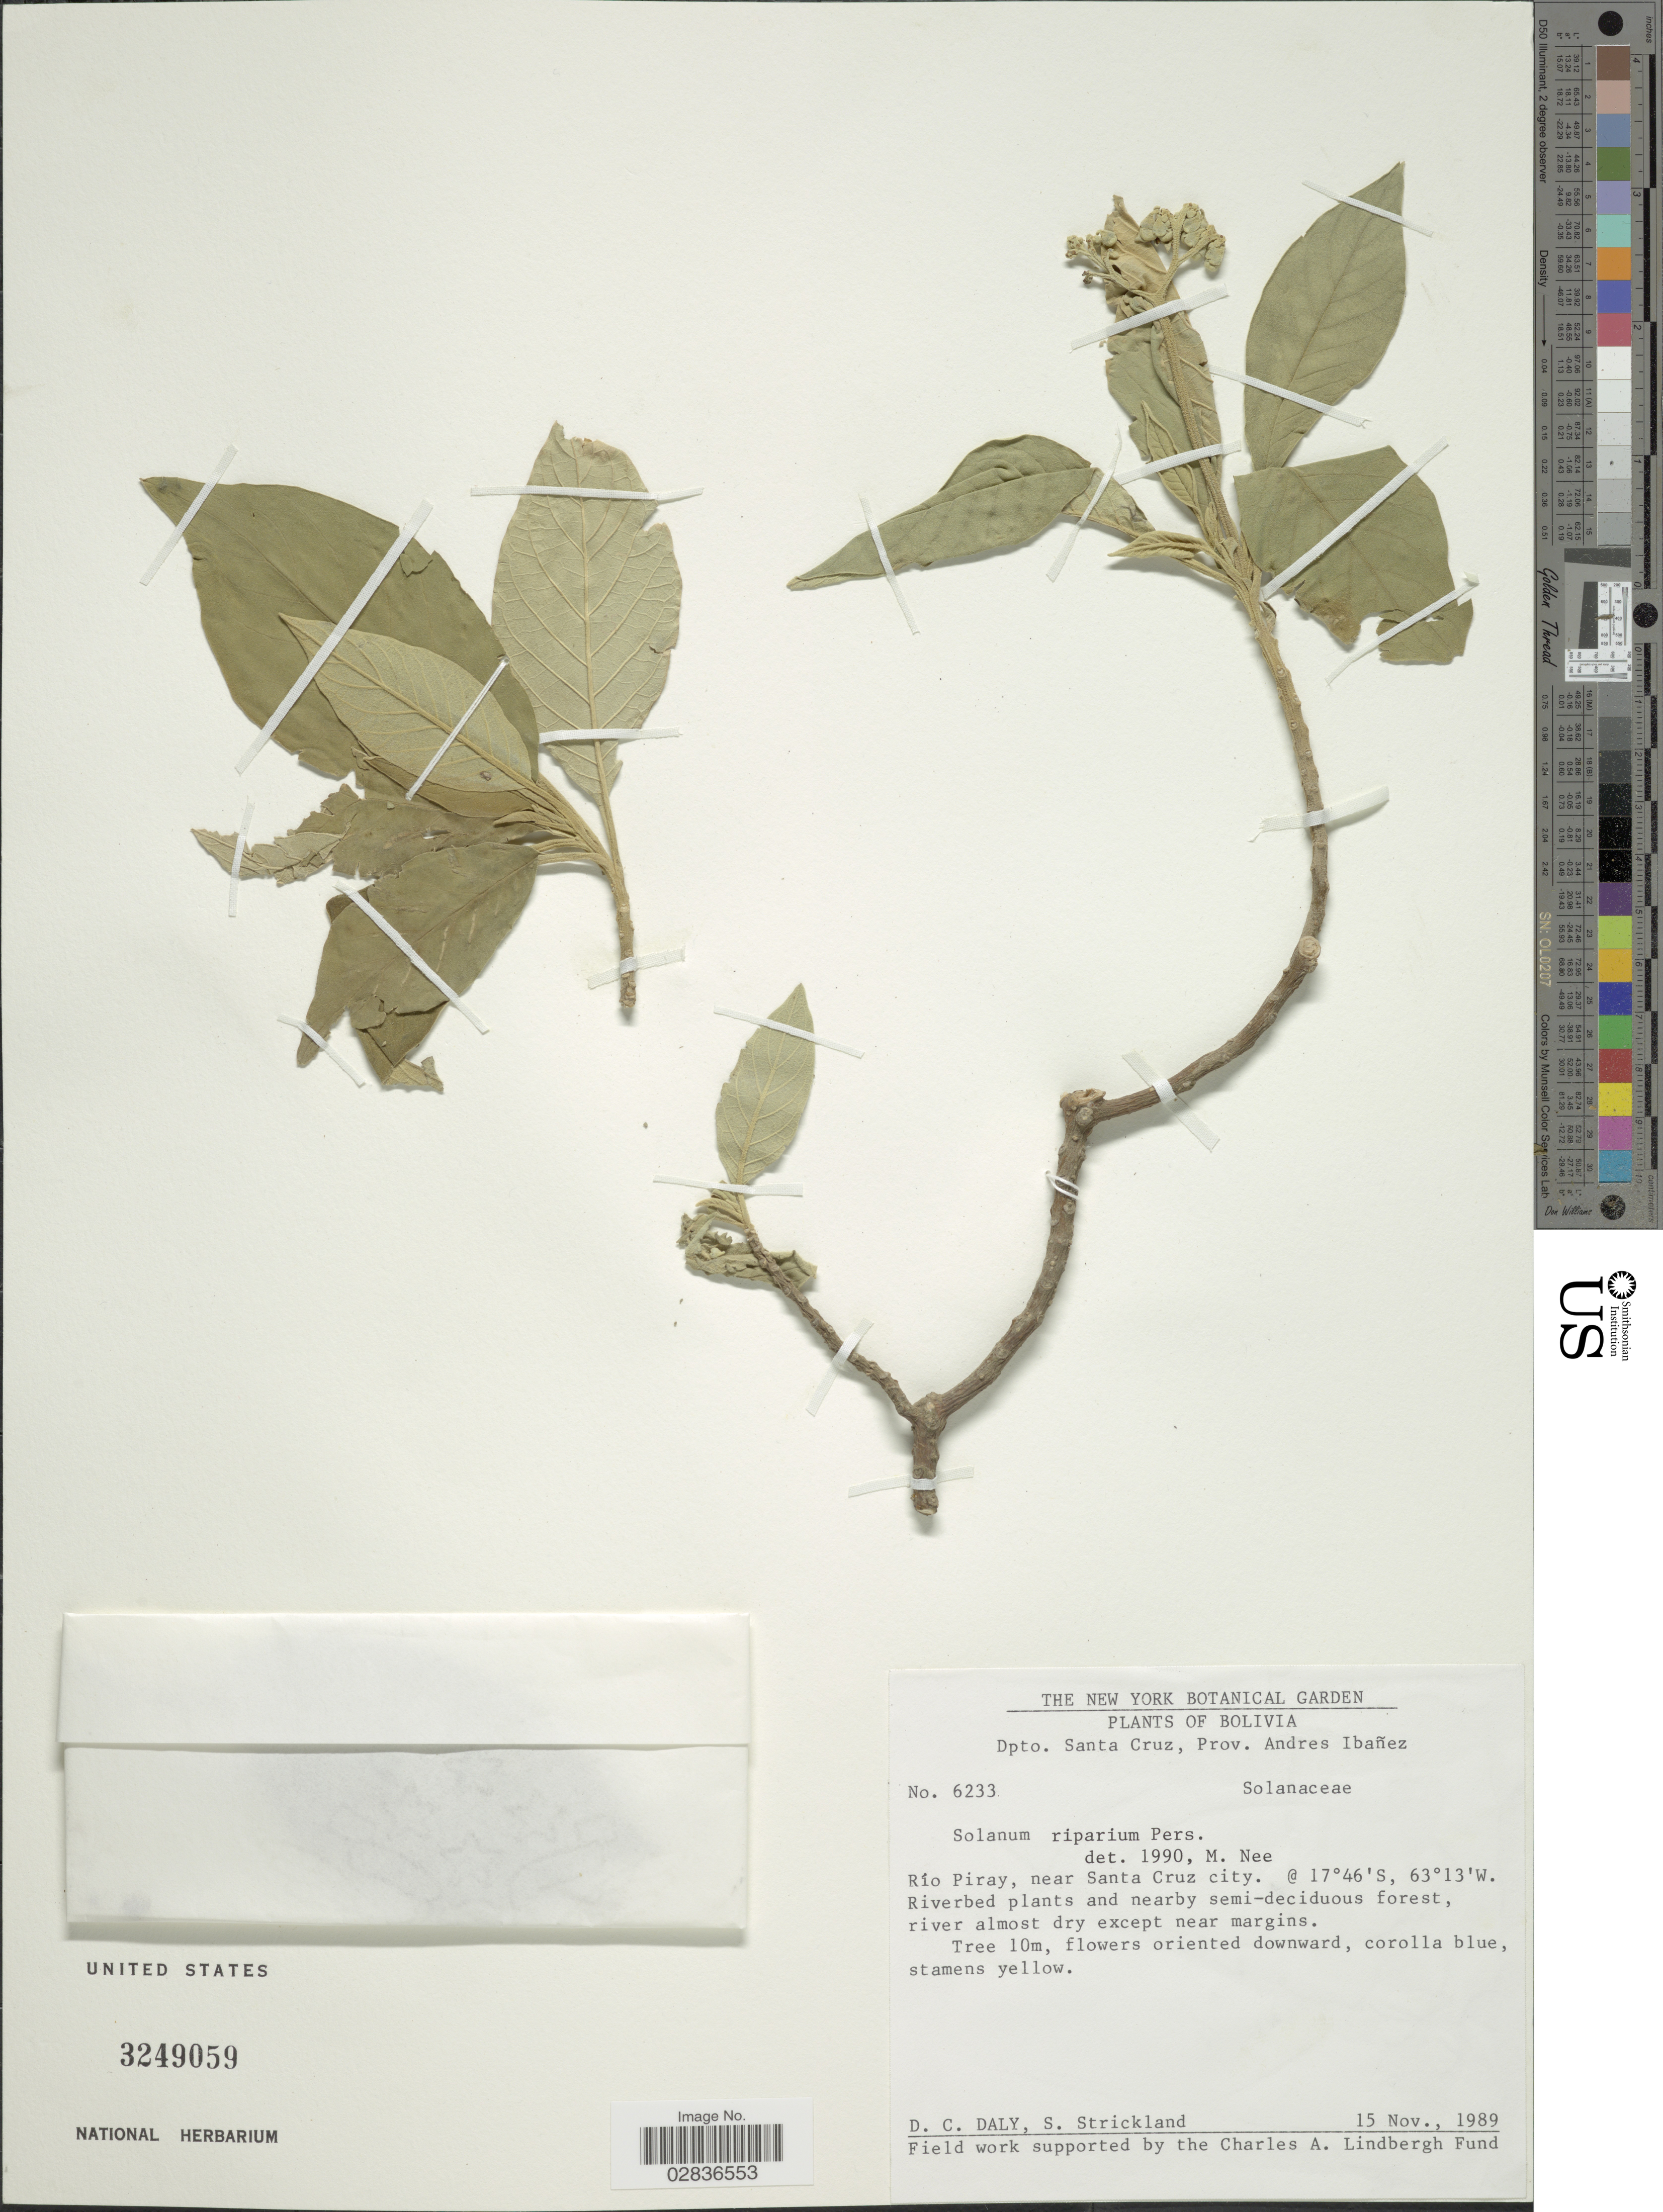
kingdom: Plantae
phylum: Tracheophyta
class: Magnoliopsida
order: Solanales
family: Solanaceae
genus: Solanum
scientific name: Solanum riparium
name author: Pers.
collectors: D. C. Daly & S. Strickland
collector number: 6233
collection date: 1989-11-15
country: Bolivia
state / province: Santa Cruz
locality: Dpto. Santa Cruz, Prov. Andres Ibañez. Río Piray, near Santa Cruz city.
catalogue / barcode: US 3249059